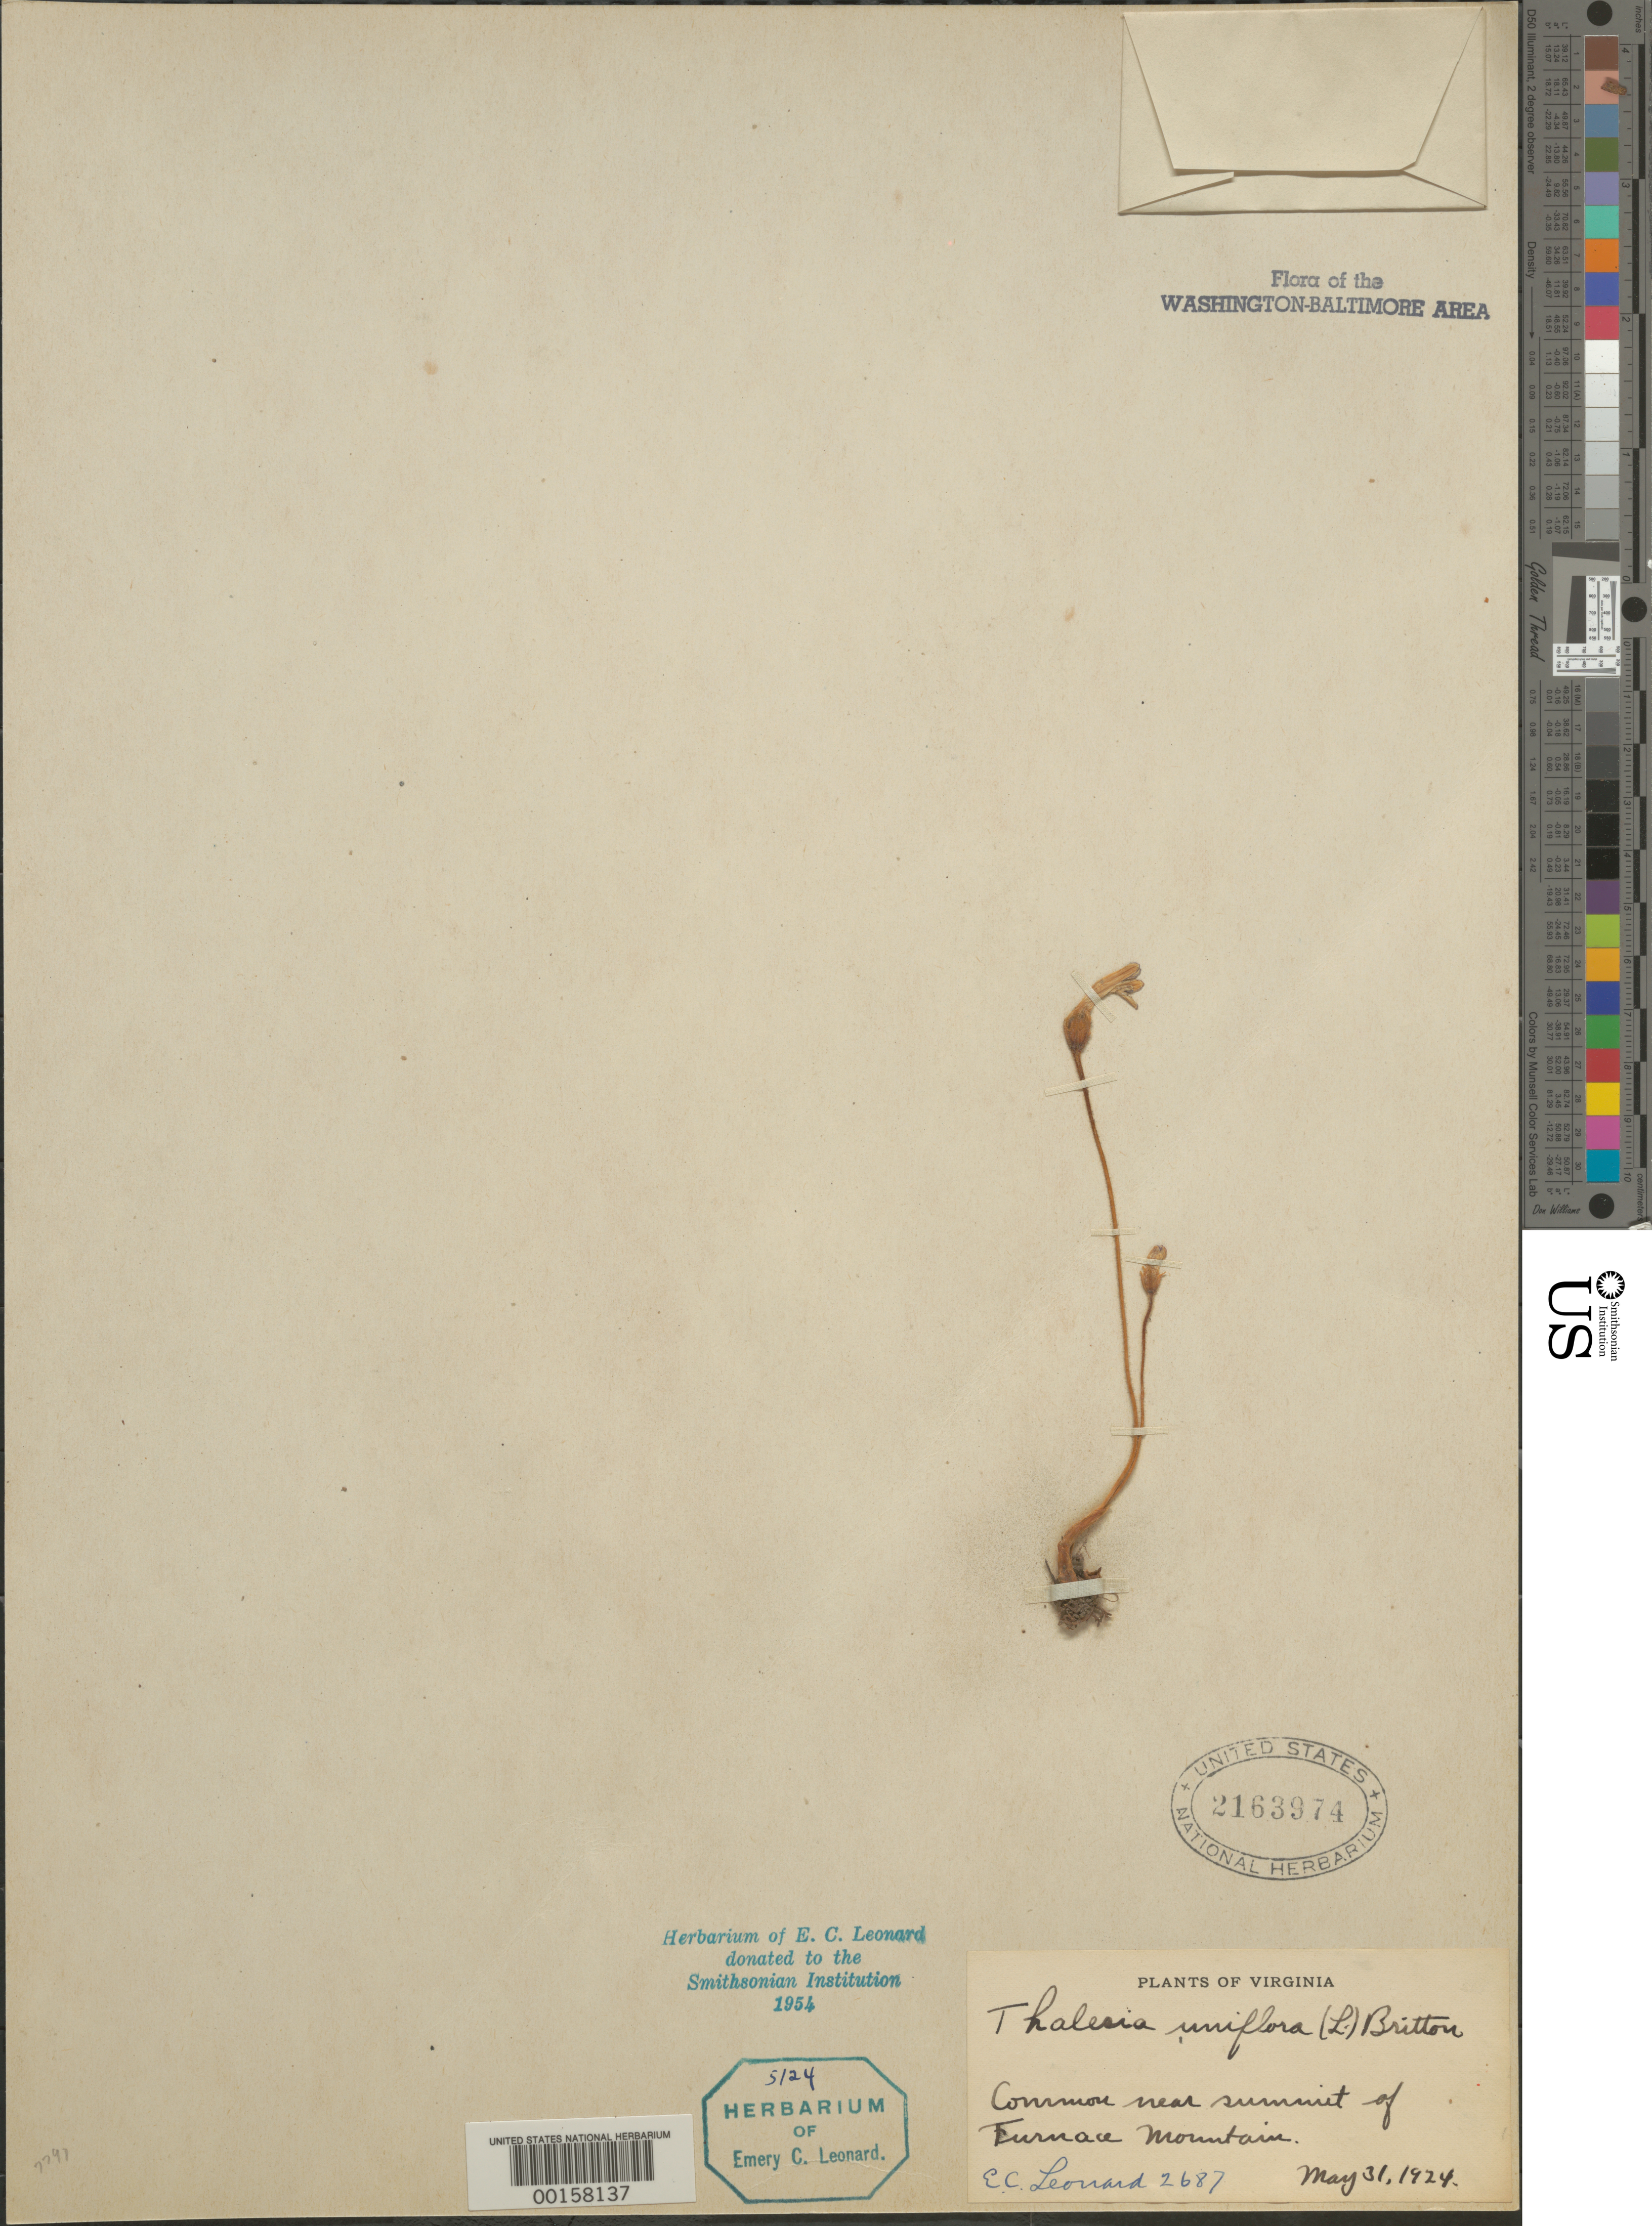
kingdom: Plantae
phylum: Tracheophyta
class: Magnoliopsida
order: Lamiales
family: Orobanchaceae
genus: Orobanche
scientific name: Orobanche uniflora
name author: L.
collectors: E. C. Leonard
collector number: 2687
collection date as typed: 31 May 1924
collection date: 1924-05-31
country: United States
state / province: Virginia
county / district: Loudoun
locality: Summit of Furnace Mountain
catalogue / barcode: US 2163974